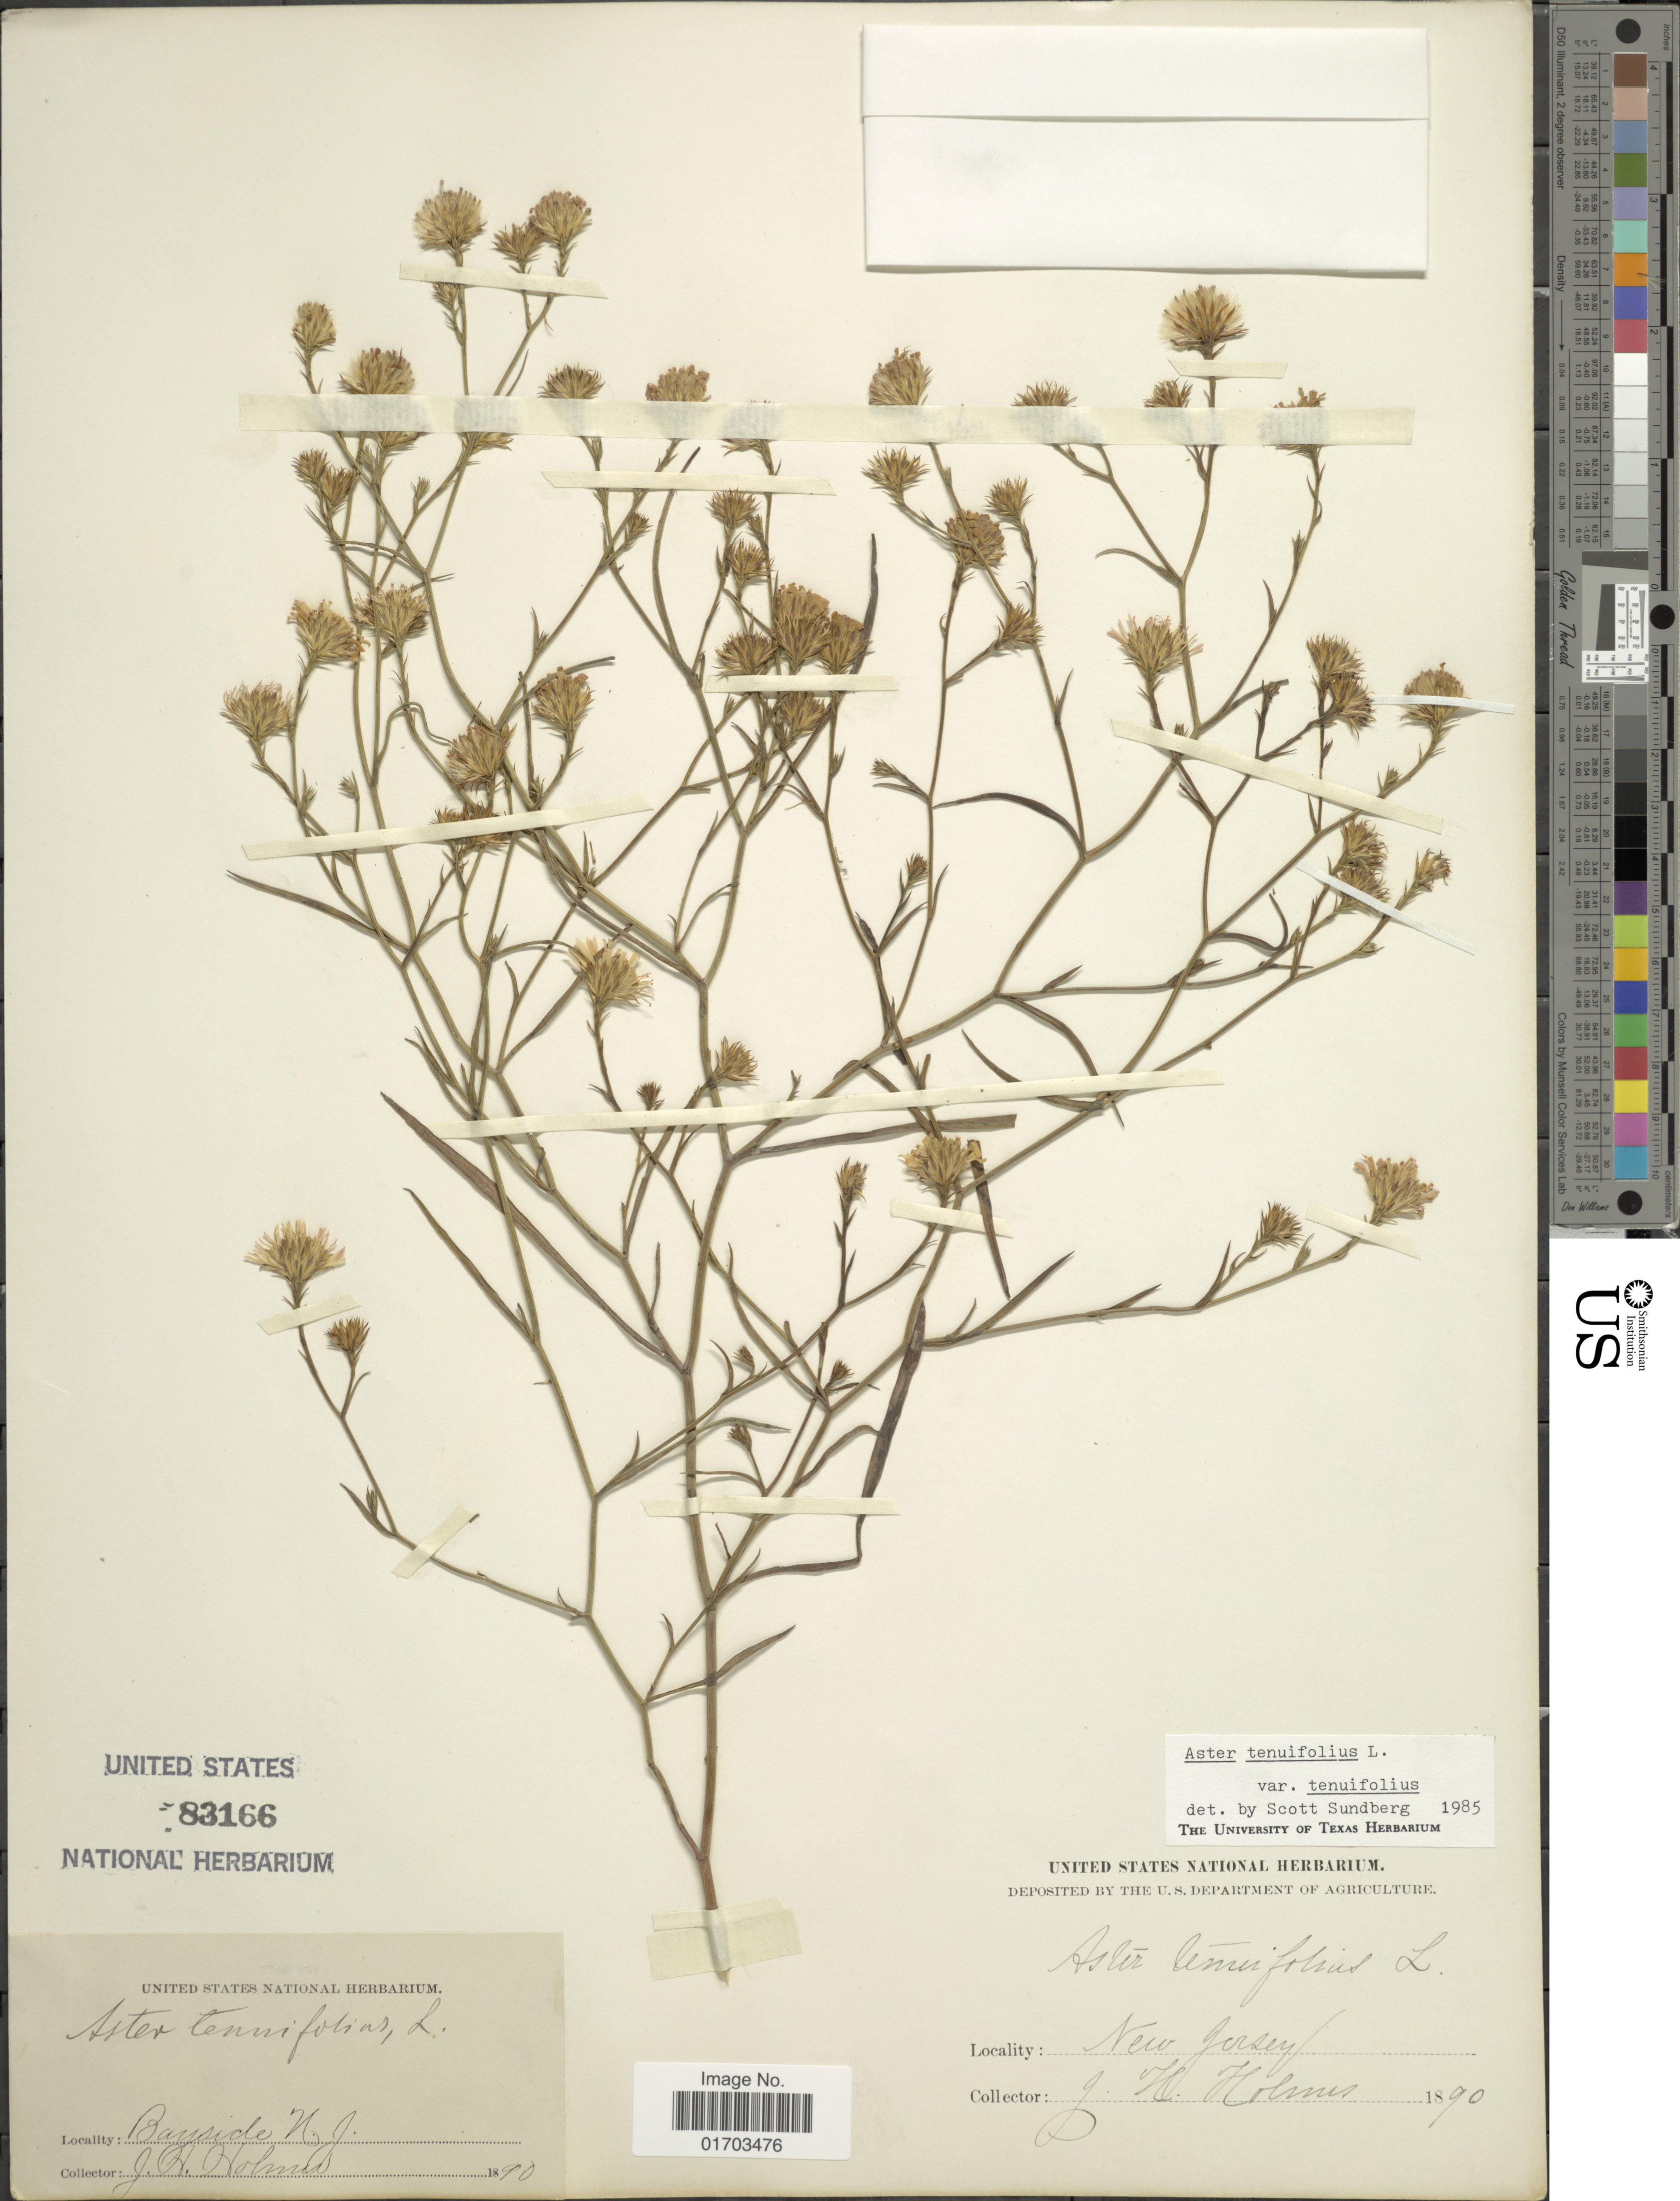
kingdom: Plantae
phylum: Tracheophyta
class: Magnoliopsida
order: Asterales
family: Asteraceae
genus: Symphyotrichum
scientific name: Symphyotrichum tenuifolium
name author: (L.) G.L. Nesom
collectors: J. Holmes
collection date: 1890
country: United States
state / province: New Jersey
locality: Bayside.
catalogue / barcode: US 83166